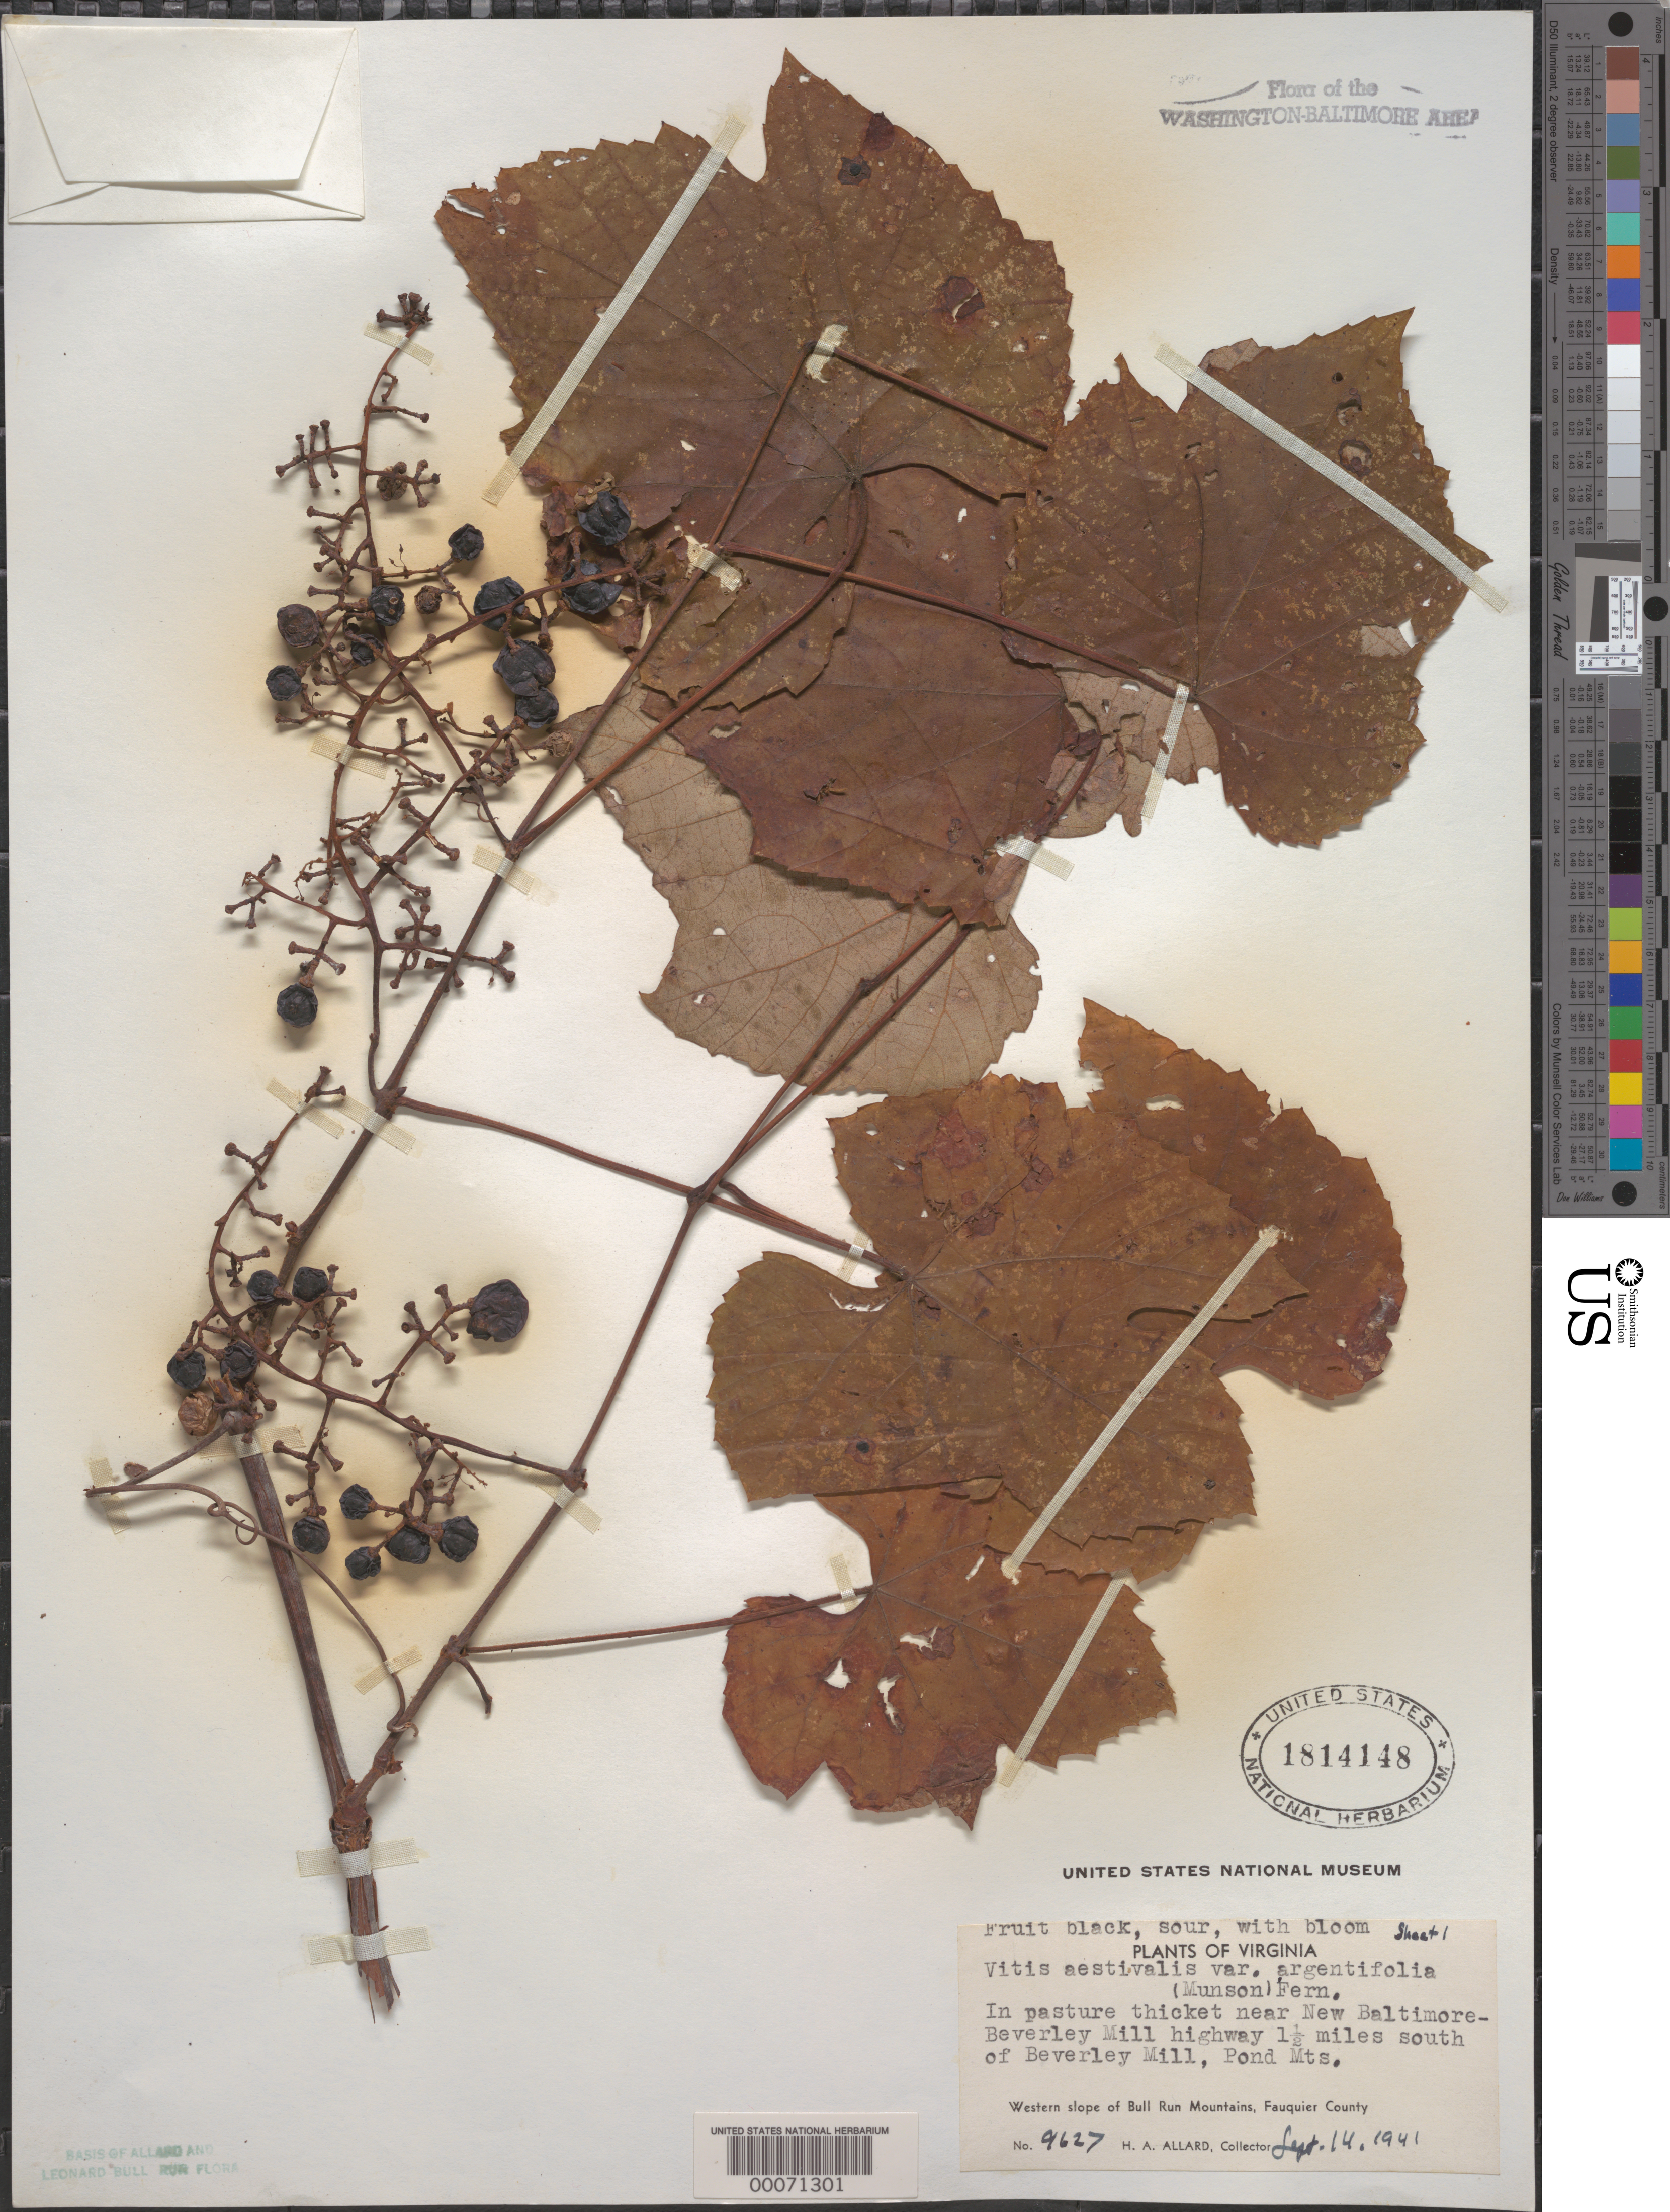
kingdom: Plantae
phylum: Tracheophyta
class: Magnoliopsida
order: Vitales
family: Vitaceae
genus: Vitis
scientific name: Vitis aestivalis var. argentifolia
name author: Michx.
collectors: H. A. Allard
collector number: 9627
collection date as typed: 14 Sep 1941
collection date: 1941-09-14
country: United States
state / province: Virginia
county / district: Fauquier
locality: New Baltimore-Beverley Mill Highway, south of Beverley Mill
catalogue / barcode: US 1814148